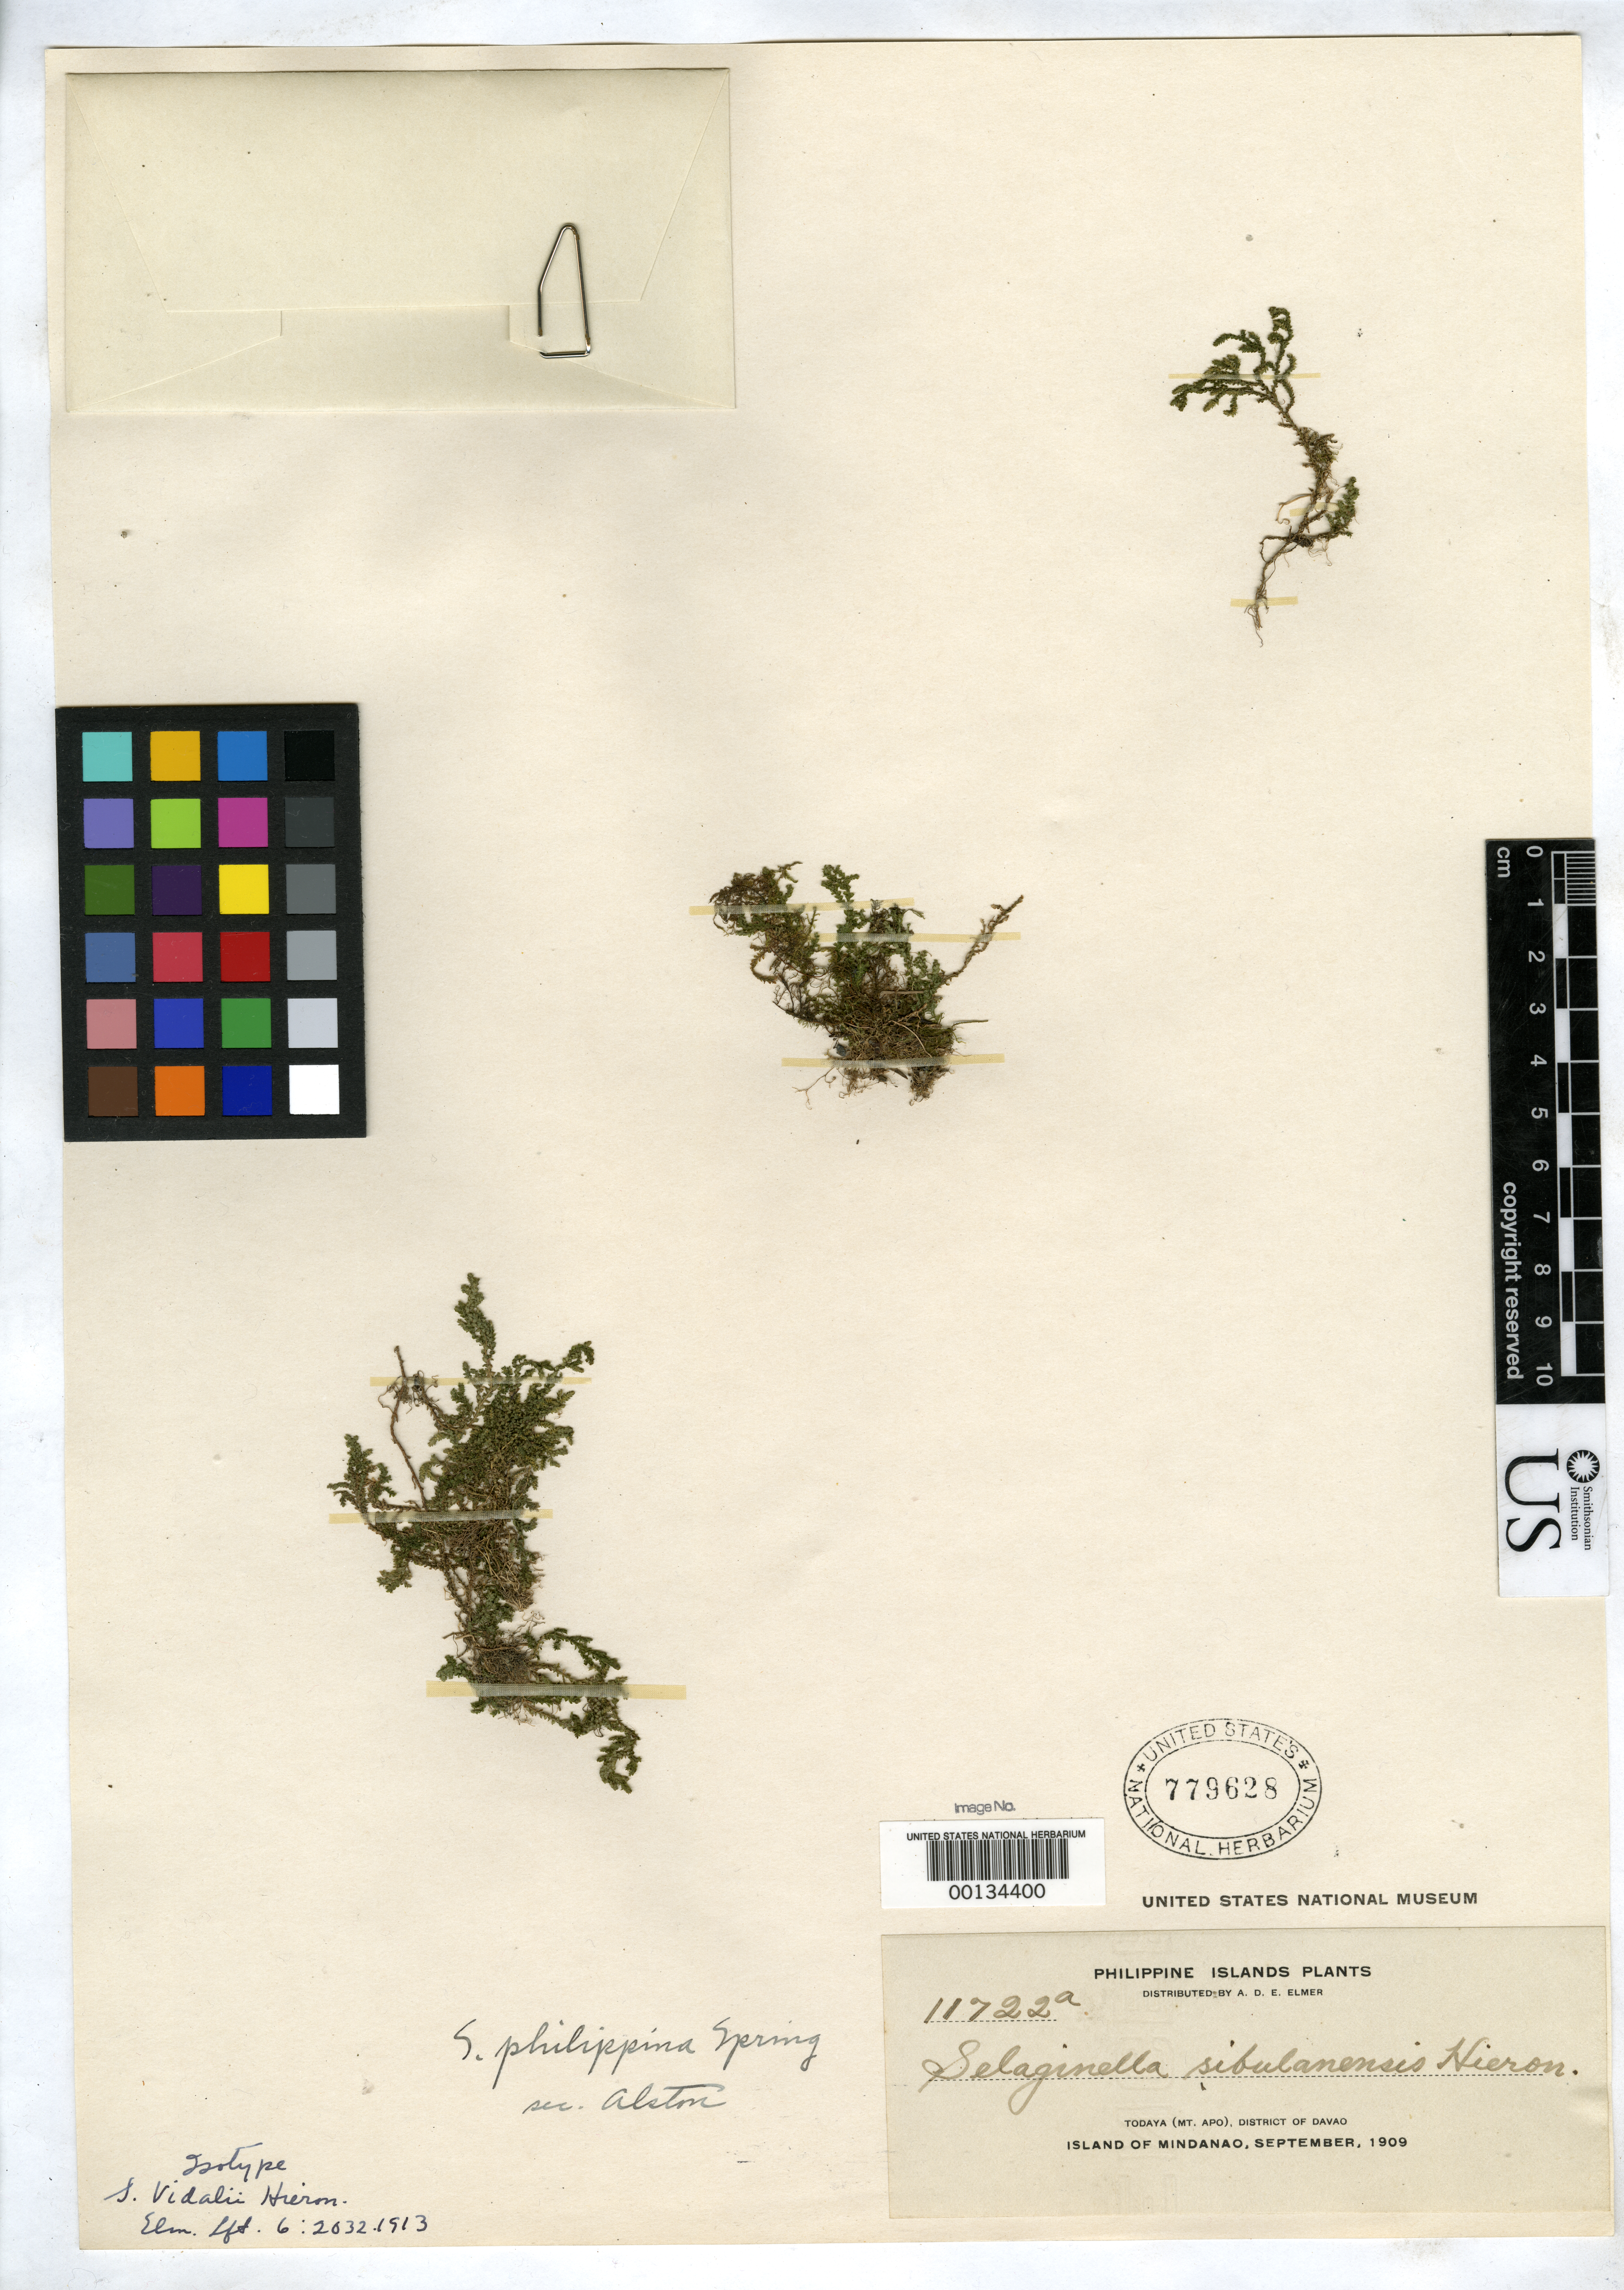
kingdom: Plantae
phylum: Tracheophyta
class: Lycopodiopsida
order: Selaginellales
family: Selaginellaceae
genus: Selaginella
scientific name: Selaginella vidalii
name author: Hieron. in Elmer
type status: Isotype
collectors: A. D. E. Elmer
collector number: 11722a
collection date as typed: Sep 1909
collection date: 1909-09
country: Philippines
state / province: Davao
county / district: Davao del Sur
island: Mindanao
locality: Todaya, Mt. Apo.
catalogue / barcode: US 779628